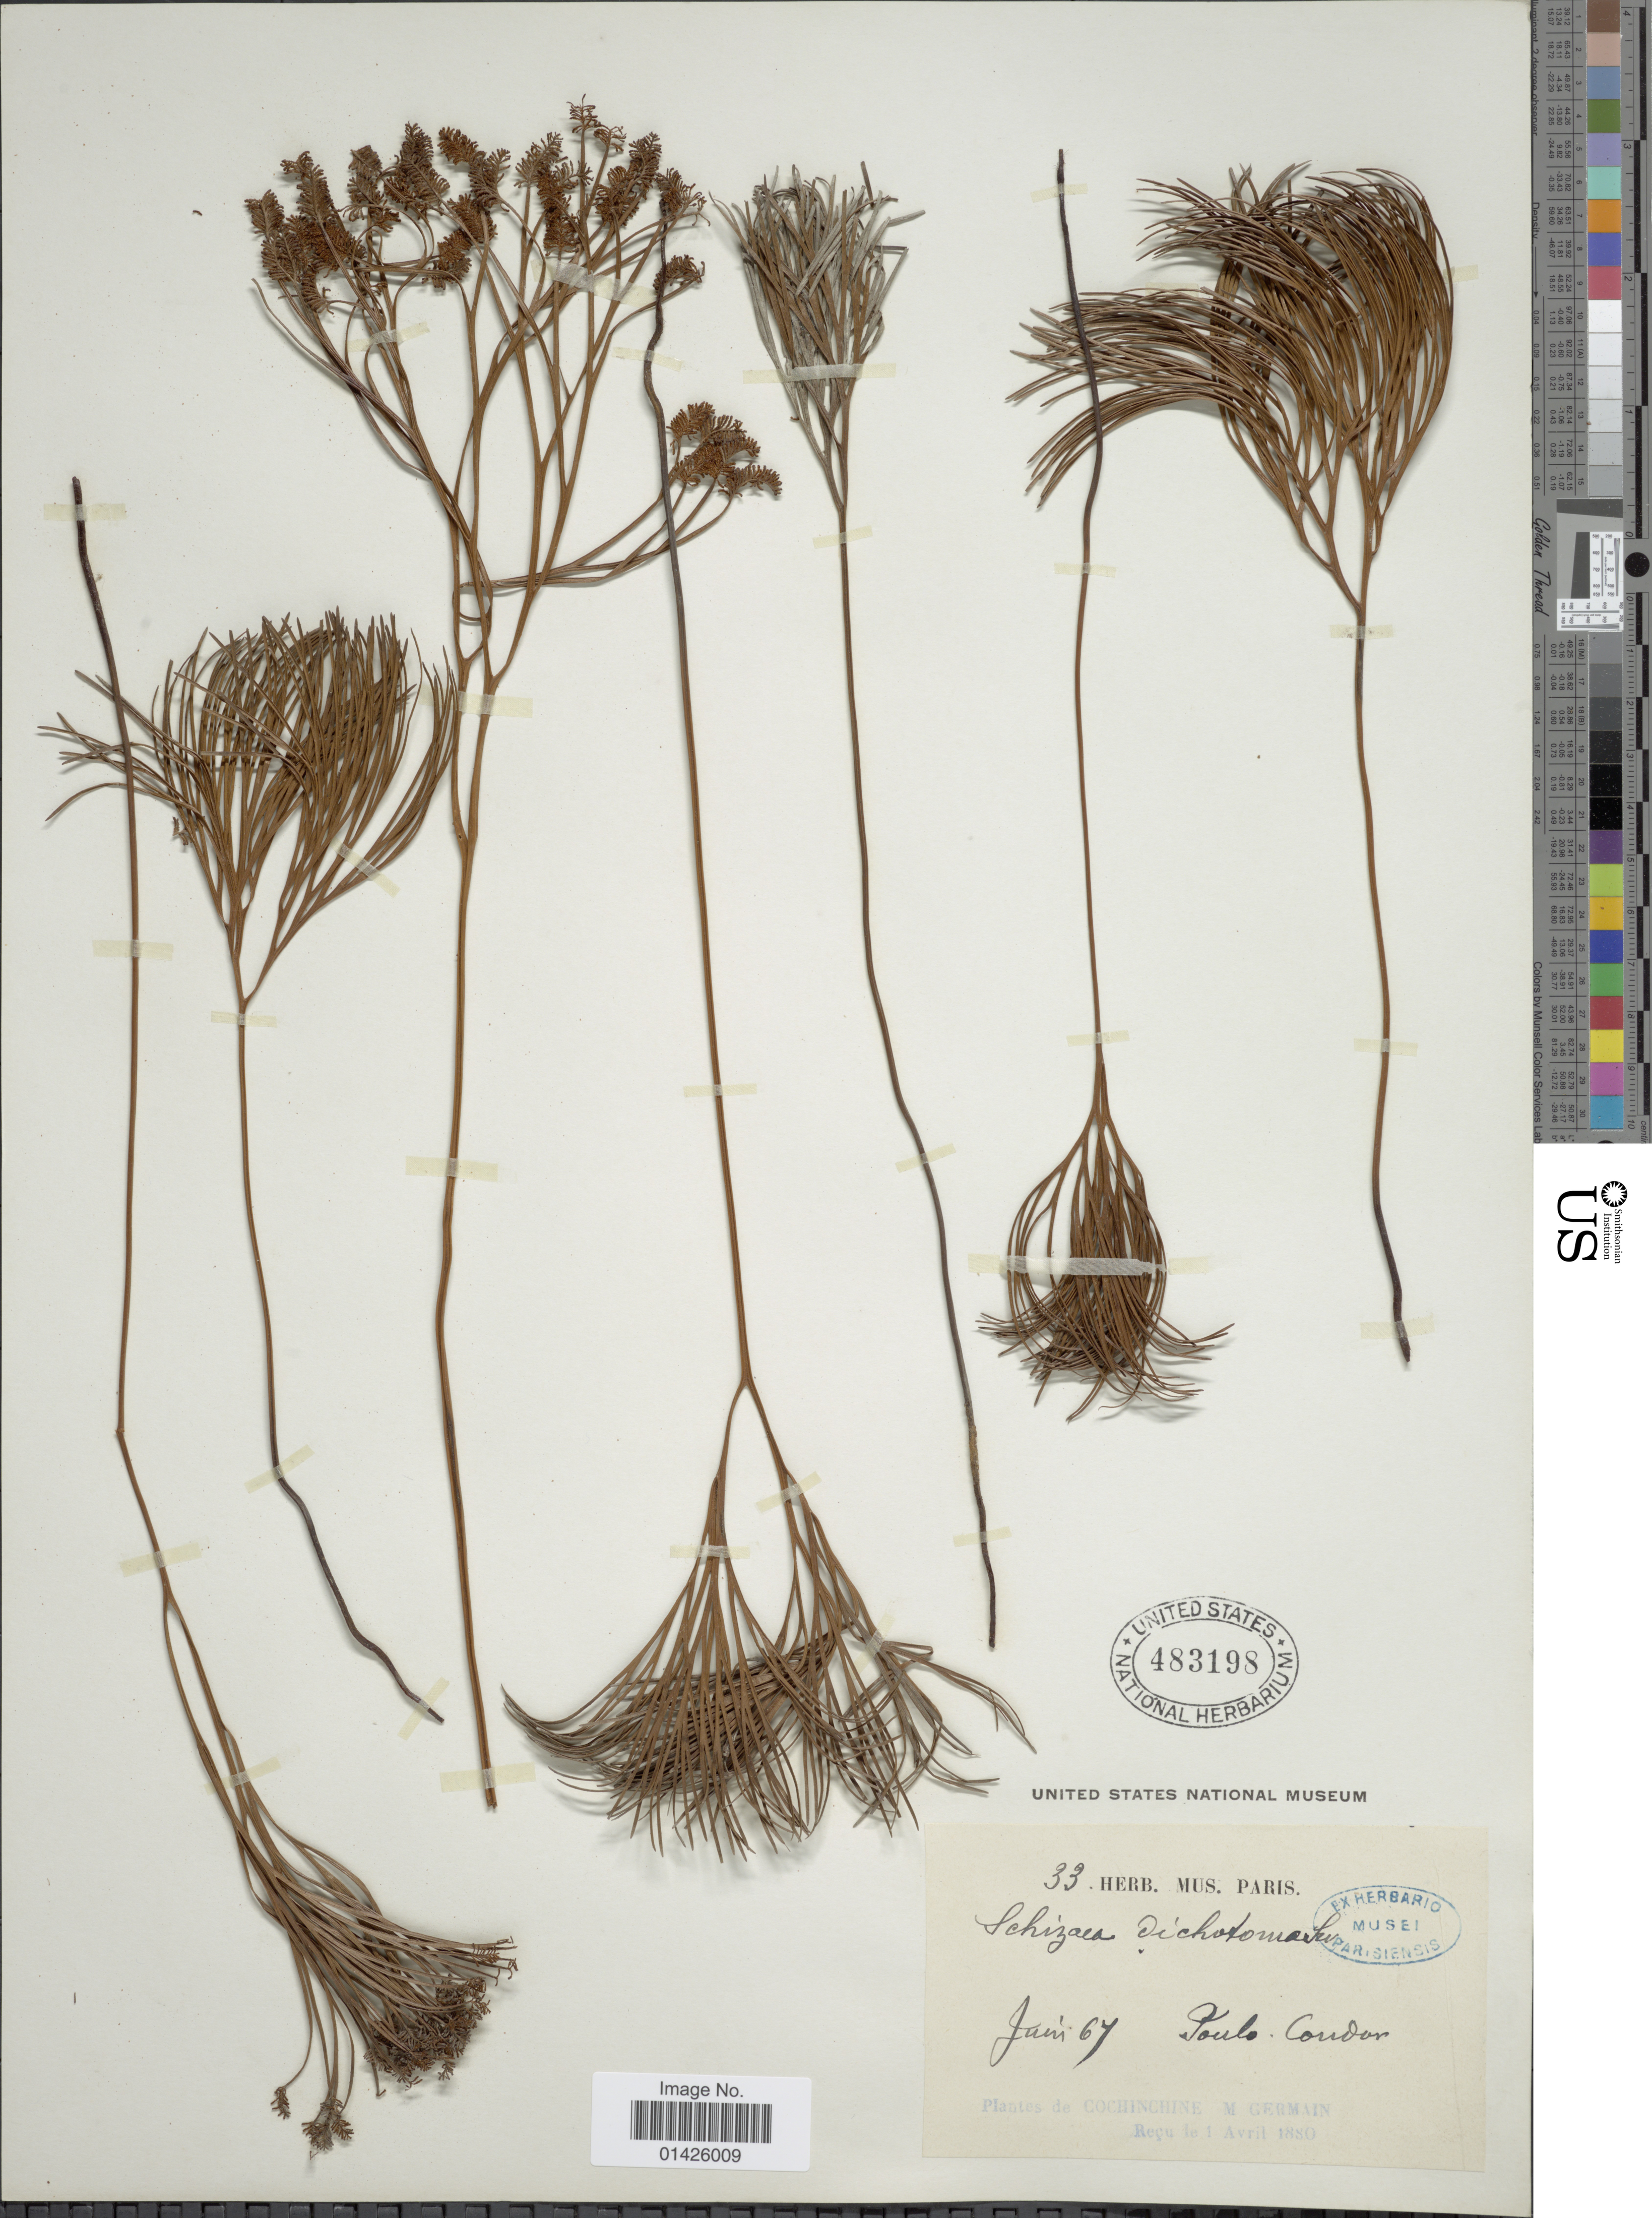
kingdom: Plantae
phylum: Tracheophyta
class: Polypodiopsida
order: Schizaeales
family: Schizaeaceae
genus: Schizaea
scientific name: Schizaea dichotoma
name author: (L.) J. Sm.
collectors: M. Germain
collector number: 33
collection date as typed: Transcribed d/m/y: /6/67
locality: Paulo Condor [interpreted]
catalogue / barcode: US 483198